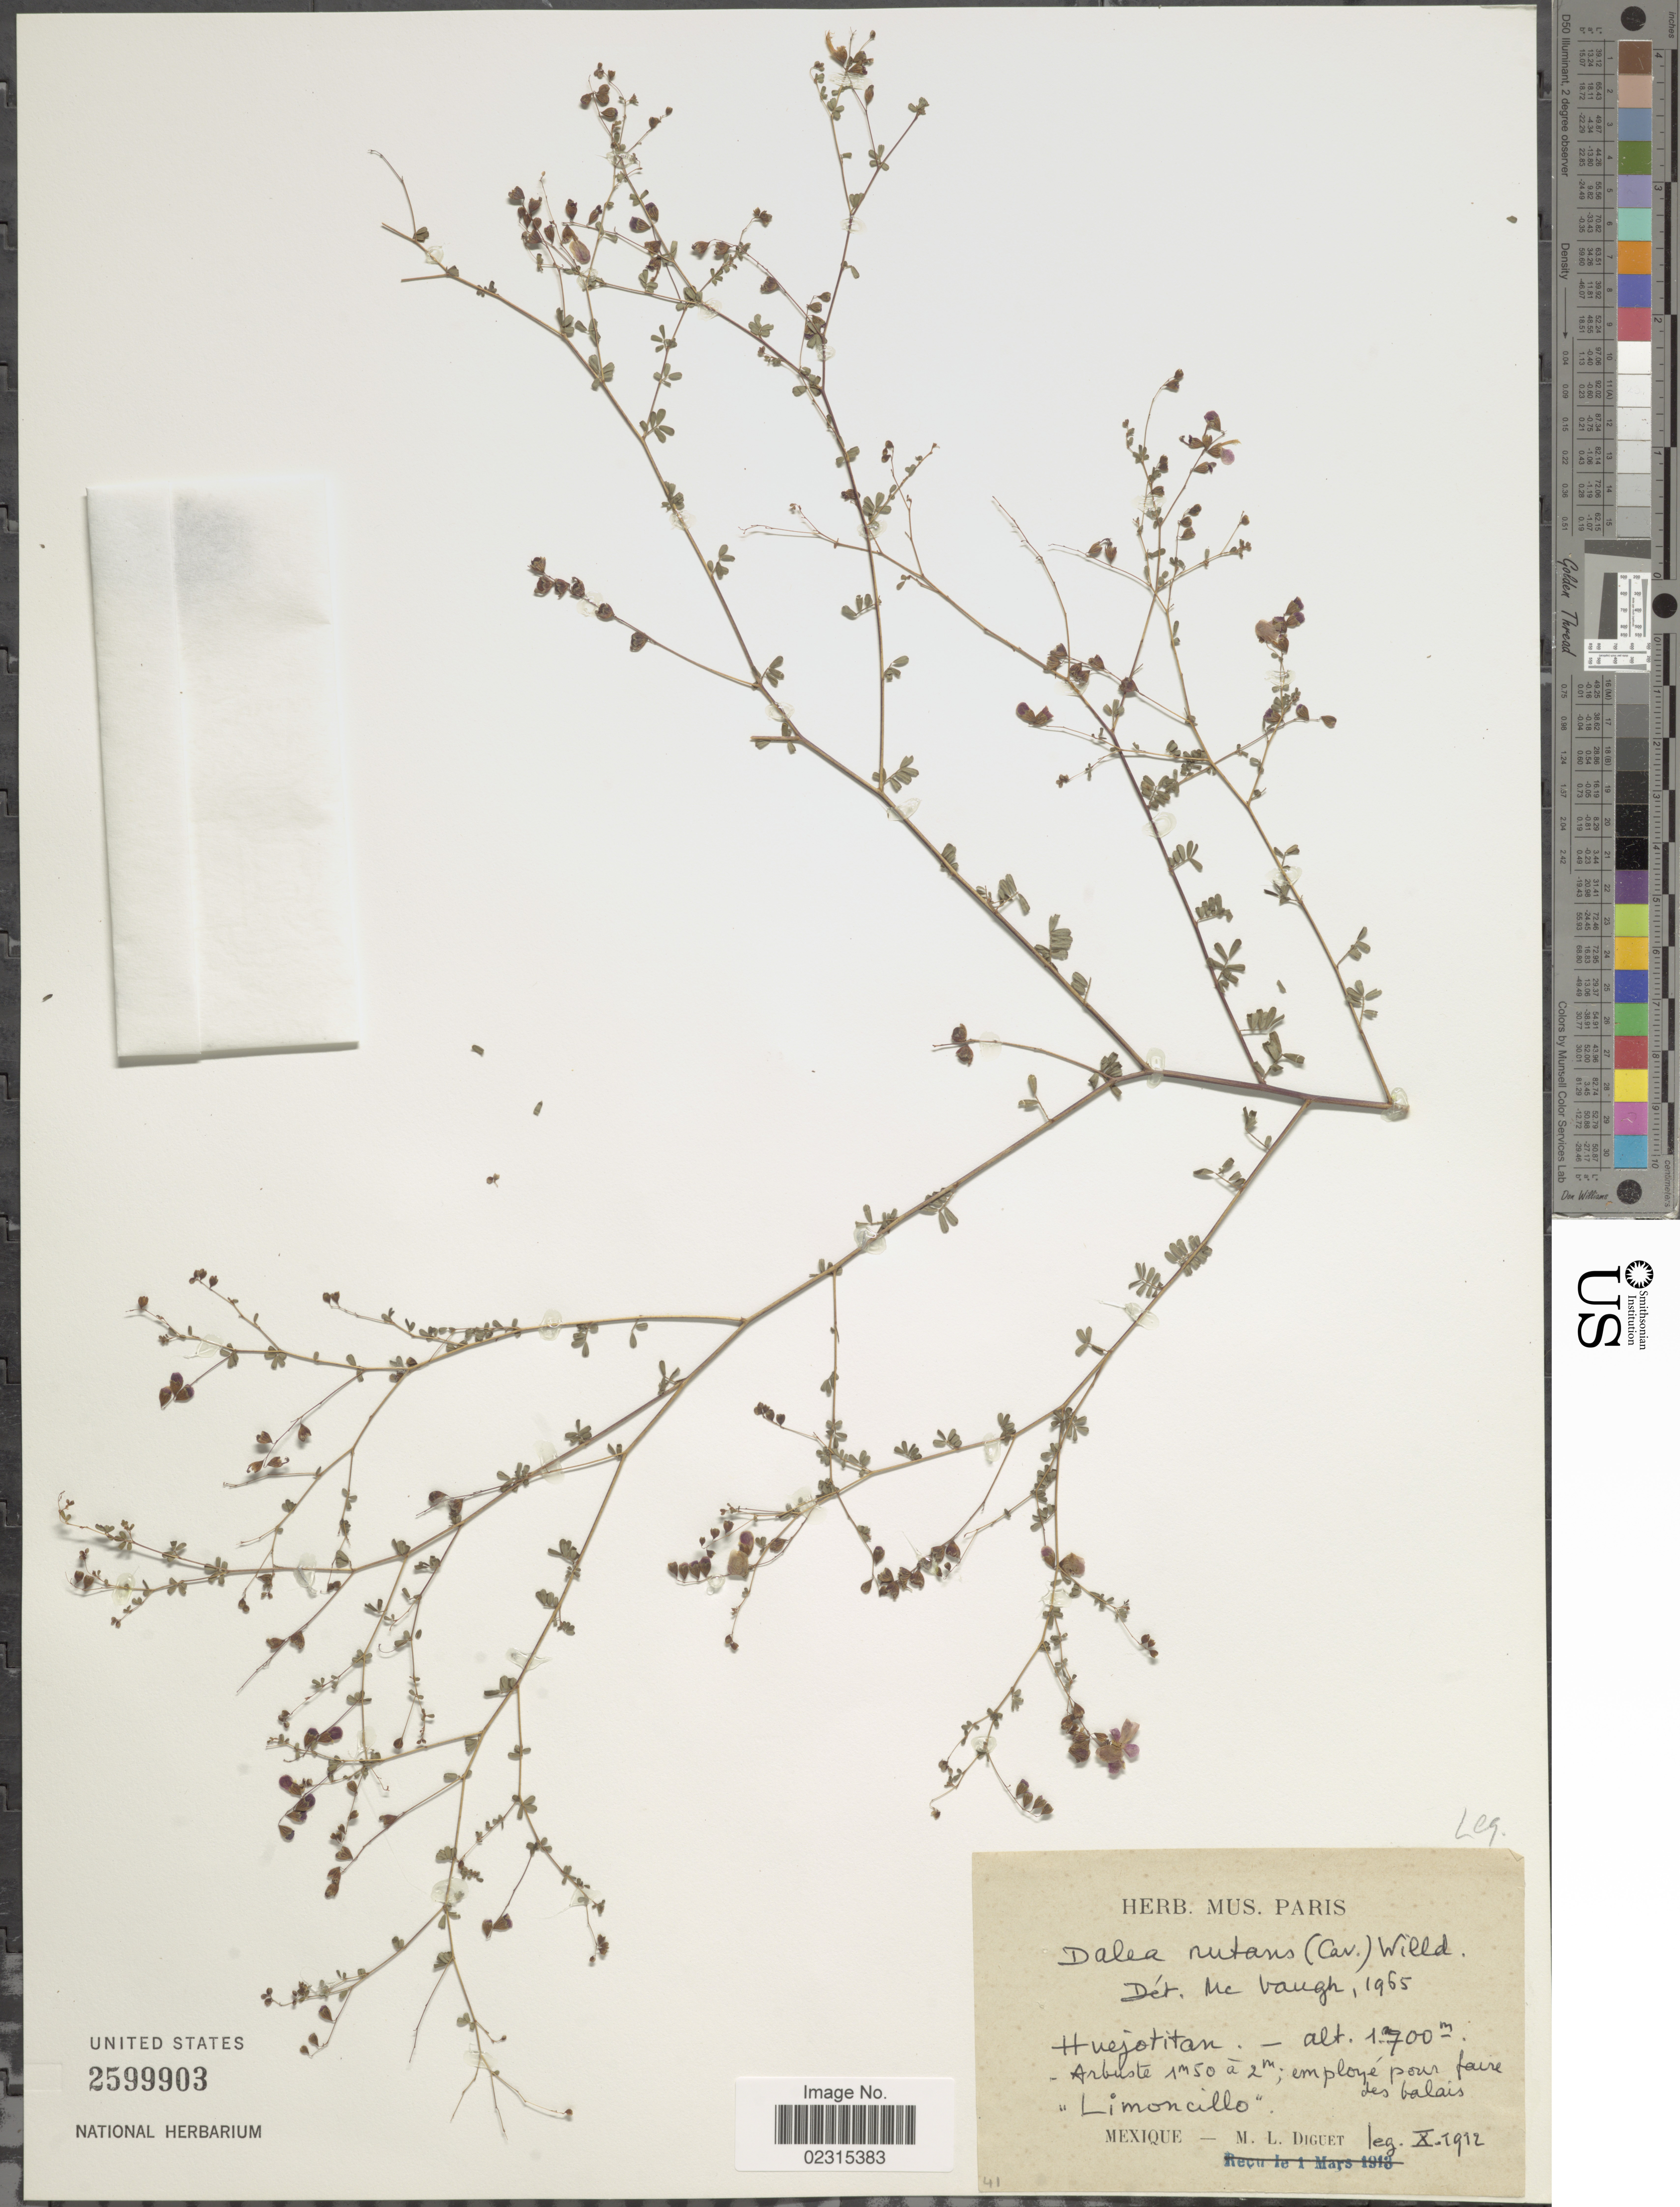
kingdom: Plantae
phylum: Tracheophyta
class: Magnoliopsida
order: Fabales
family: Fabaceae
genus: Marina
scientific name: Marina nutans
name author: (Cav.) Barneby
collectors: M. L. Diguet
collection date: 1912-10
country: Mexico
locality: Huejotitan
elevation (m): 1700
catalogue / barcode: US 2599903